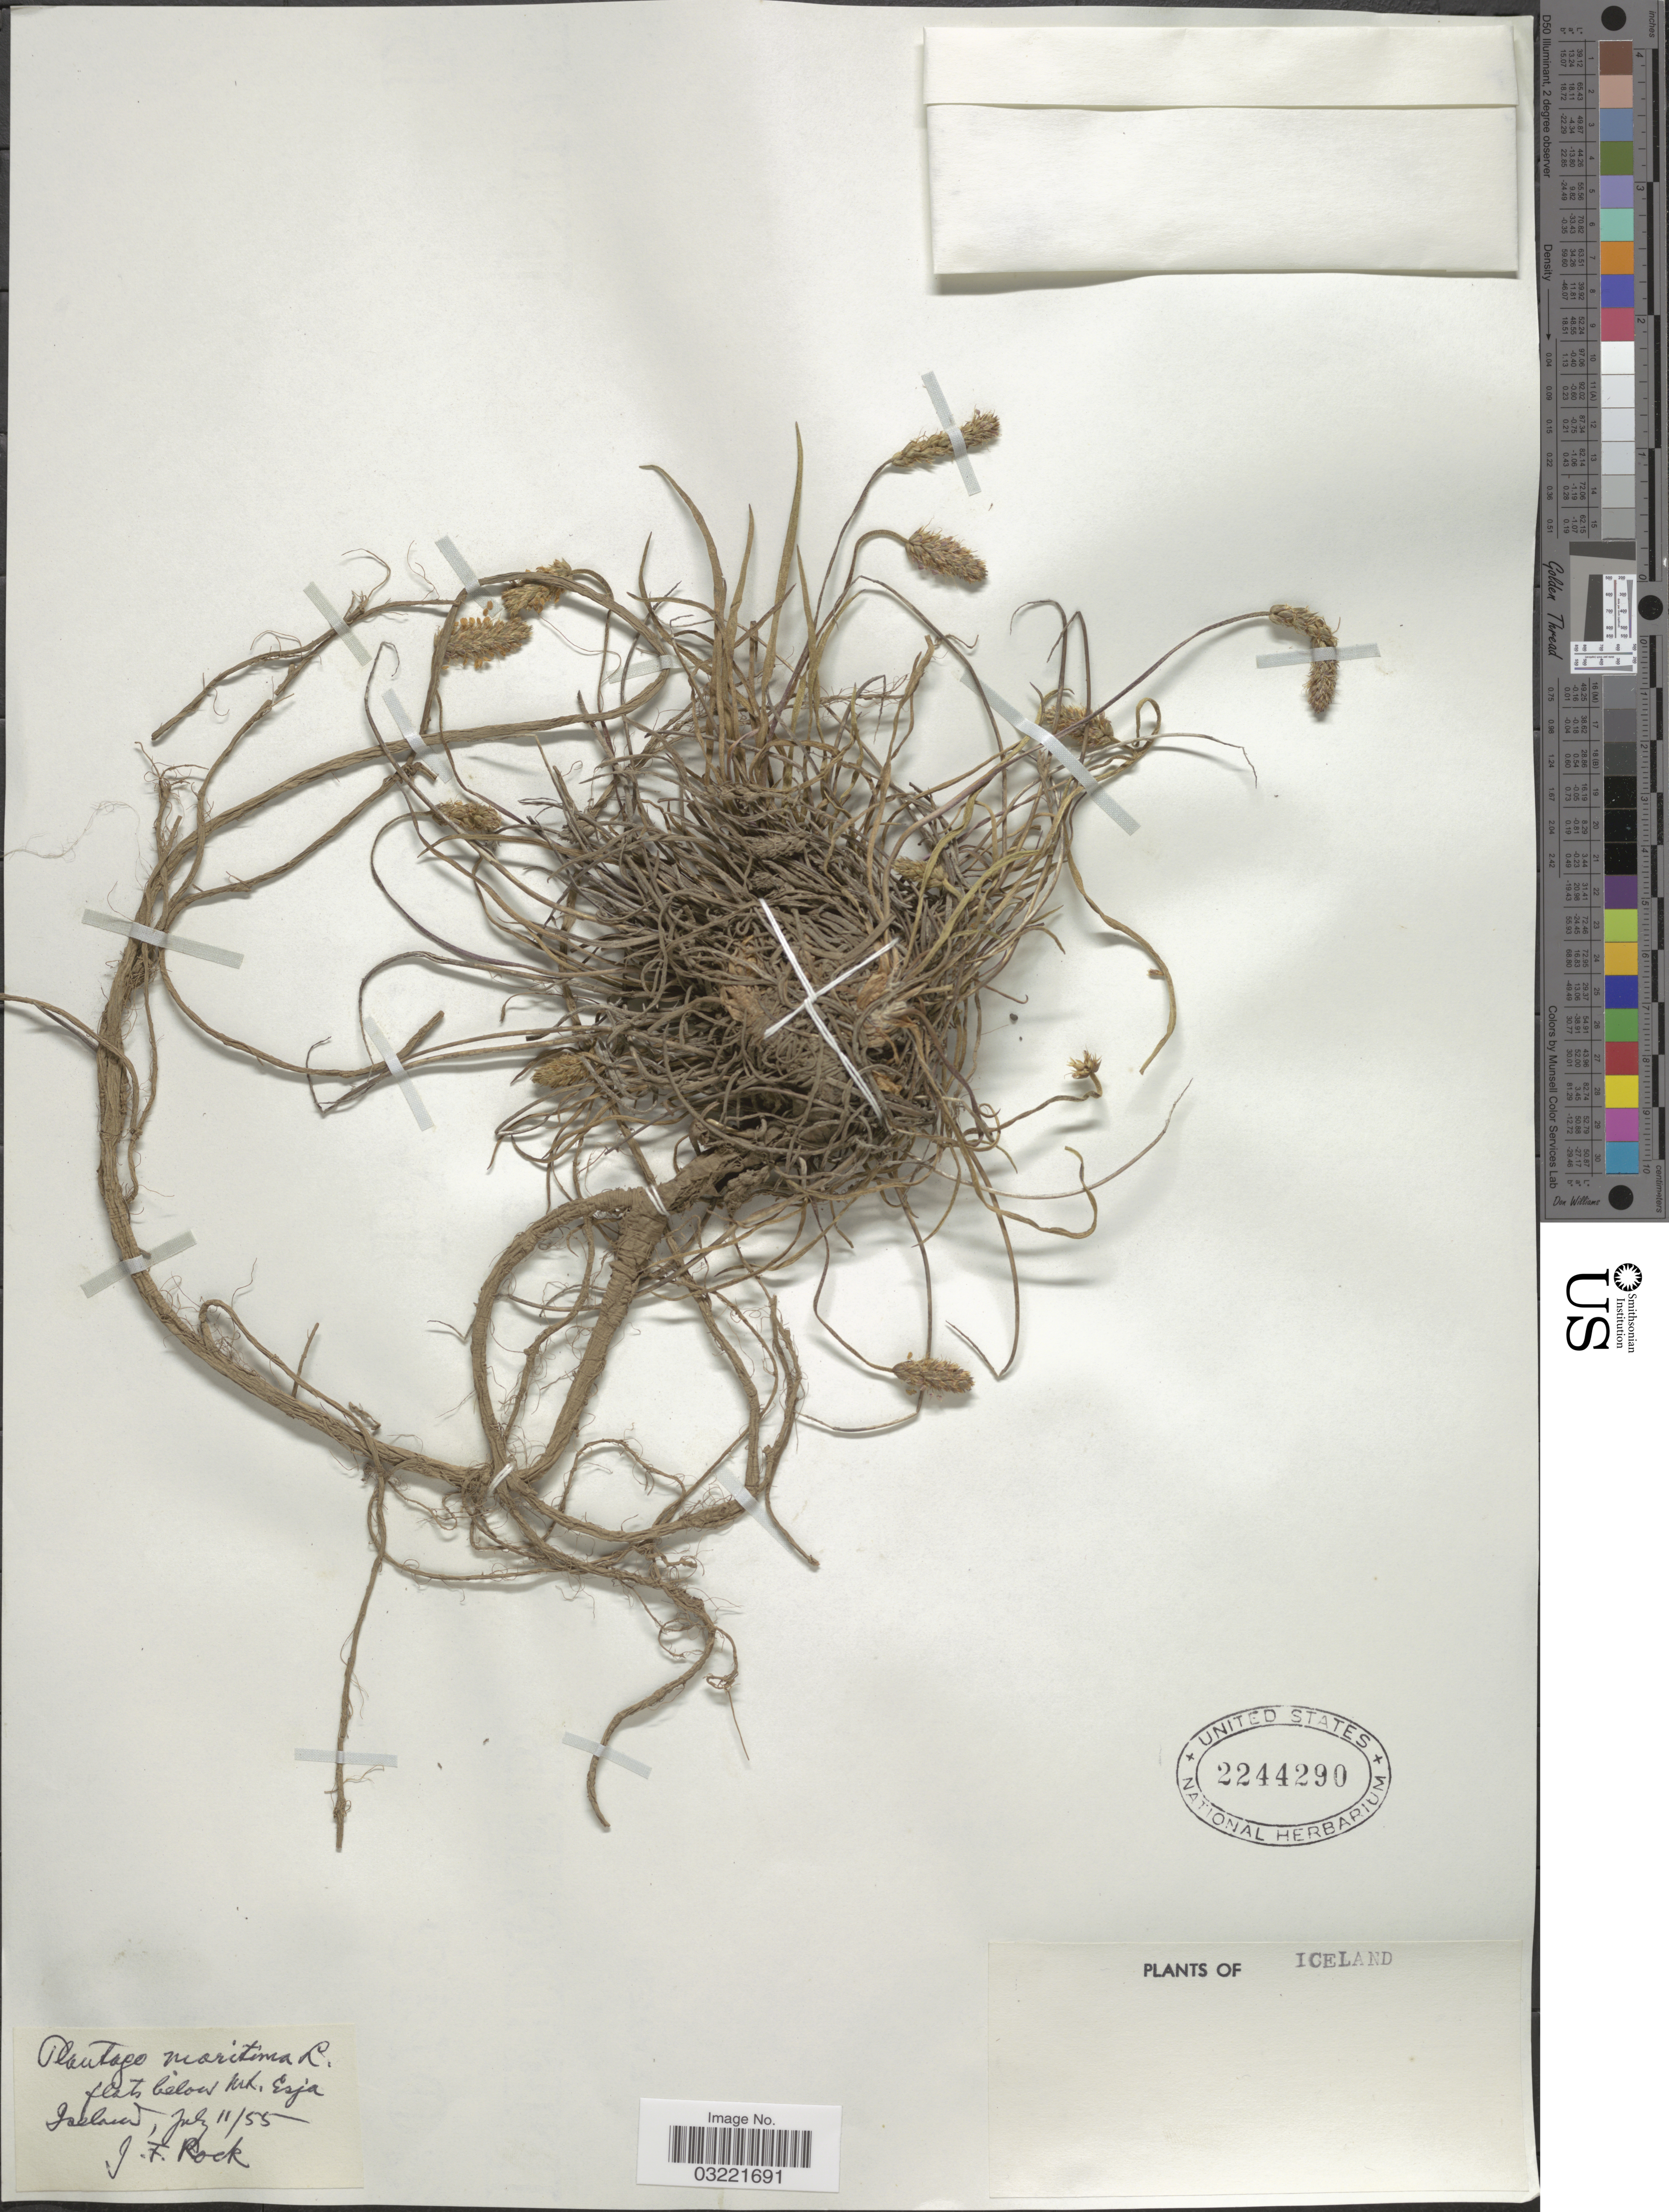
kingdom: Plantae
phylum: Tracheophyta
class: Magnoliopsida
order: Lamiales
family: Plantaginaceae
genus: Plantago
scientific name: Plantago maritima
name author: L.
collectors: J. Rock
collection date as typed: Transcribed d/m/y: 11/7/55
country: Iceland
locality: Below Mt. Esja.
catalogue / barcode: US 2244290